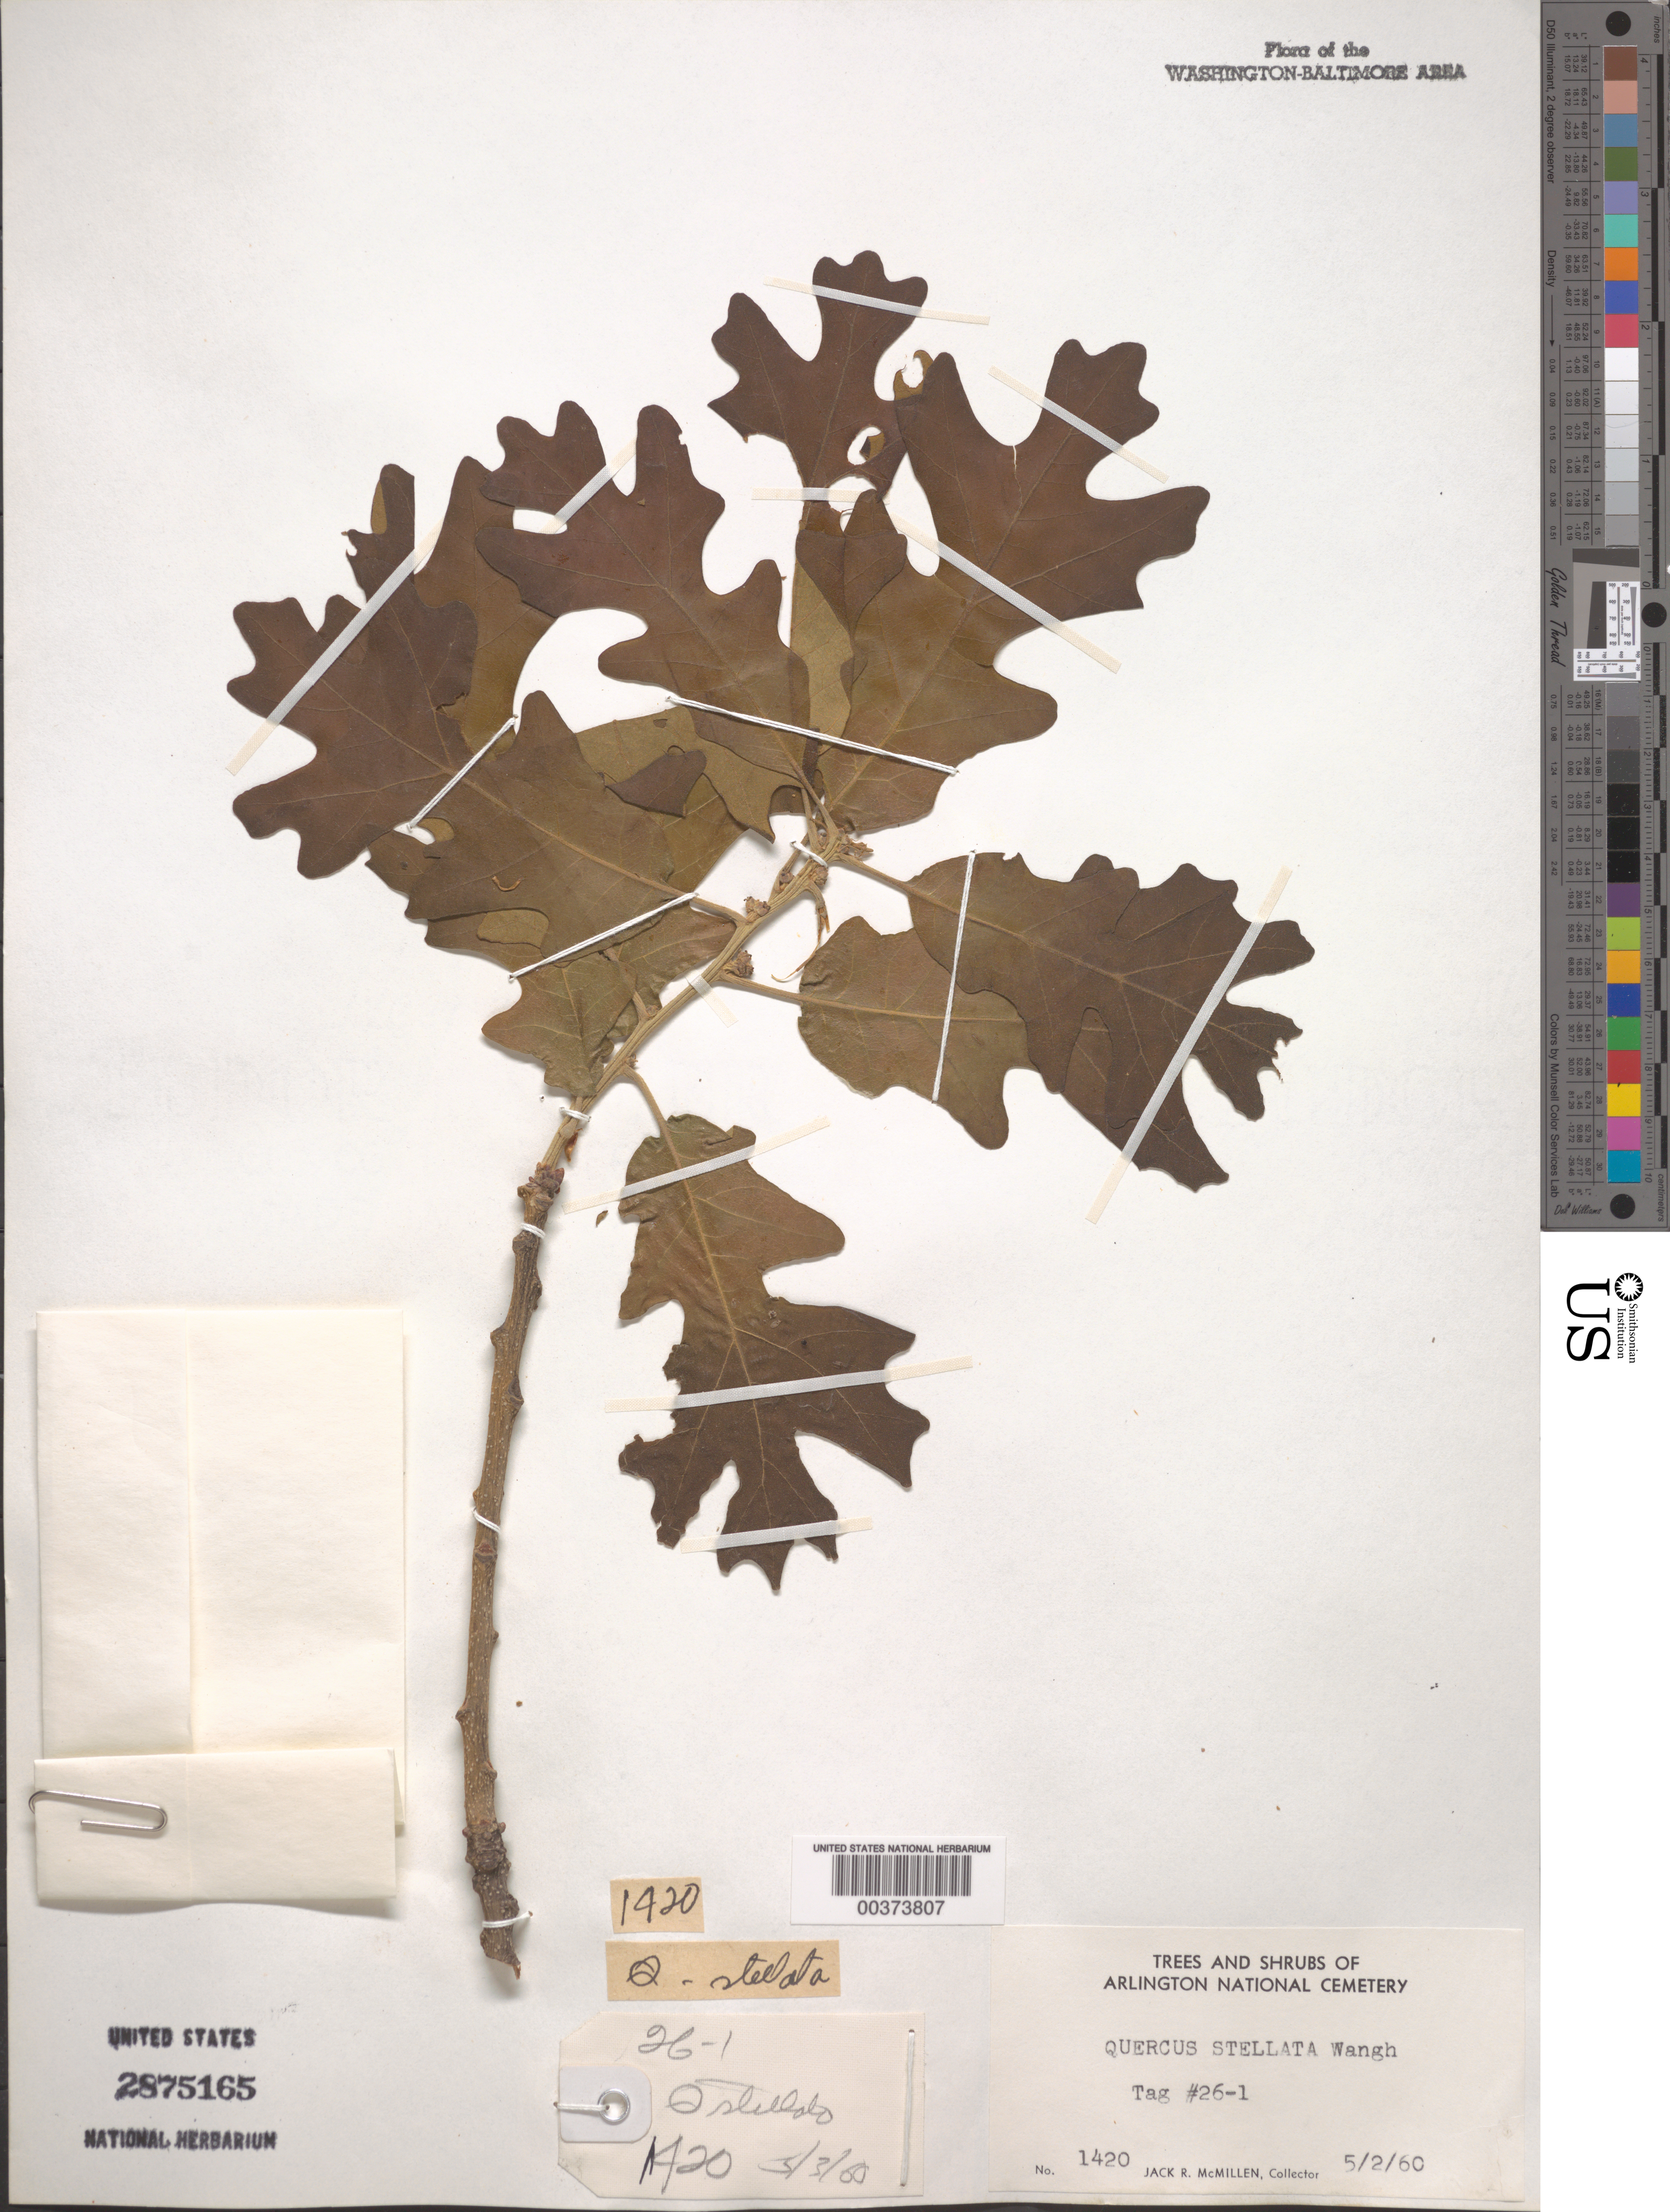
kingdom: Plantae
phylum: Tracheophyta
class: Magnoliopsida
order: Fagales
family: Fagaceae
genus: Quercus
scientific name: Quercus stellata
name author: Wangenh.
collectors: J. McMillen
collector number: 1420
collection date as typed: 02 May 1960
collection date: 1960-05-02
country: United States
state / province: Virginia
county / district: Arlington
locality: Arlington National Cemetery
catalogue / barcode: US 2875165